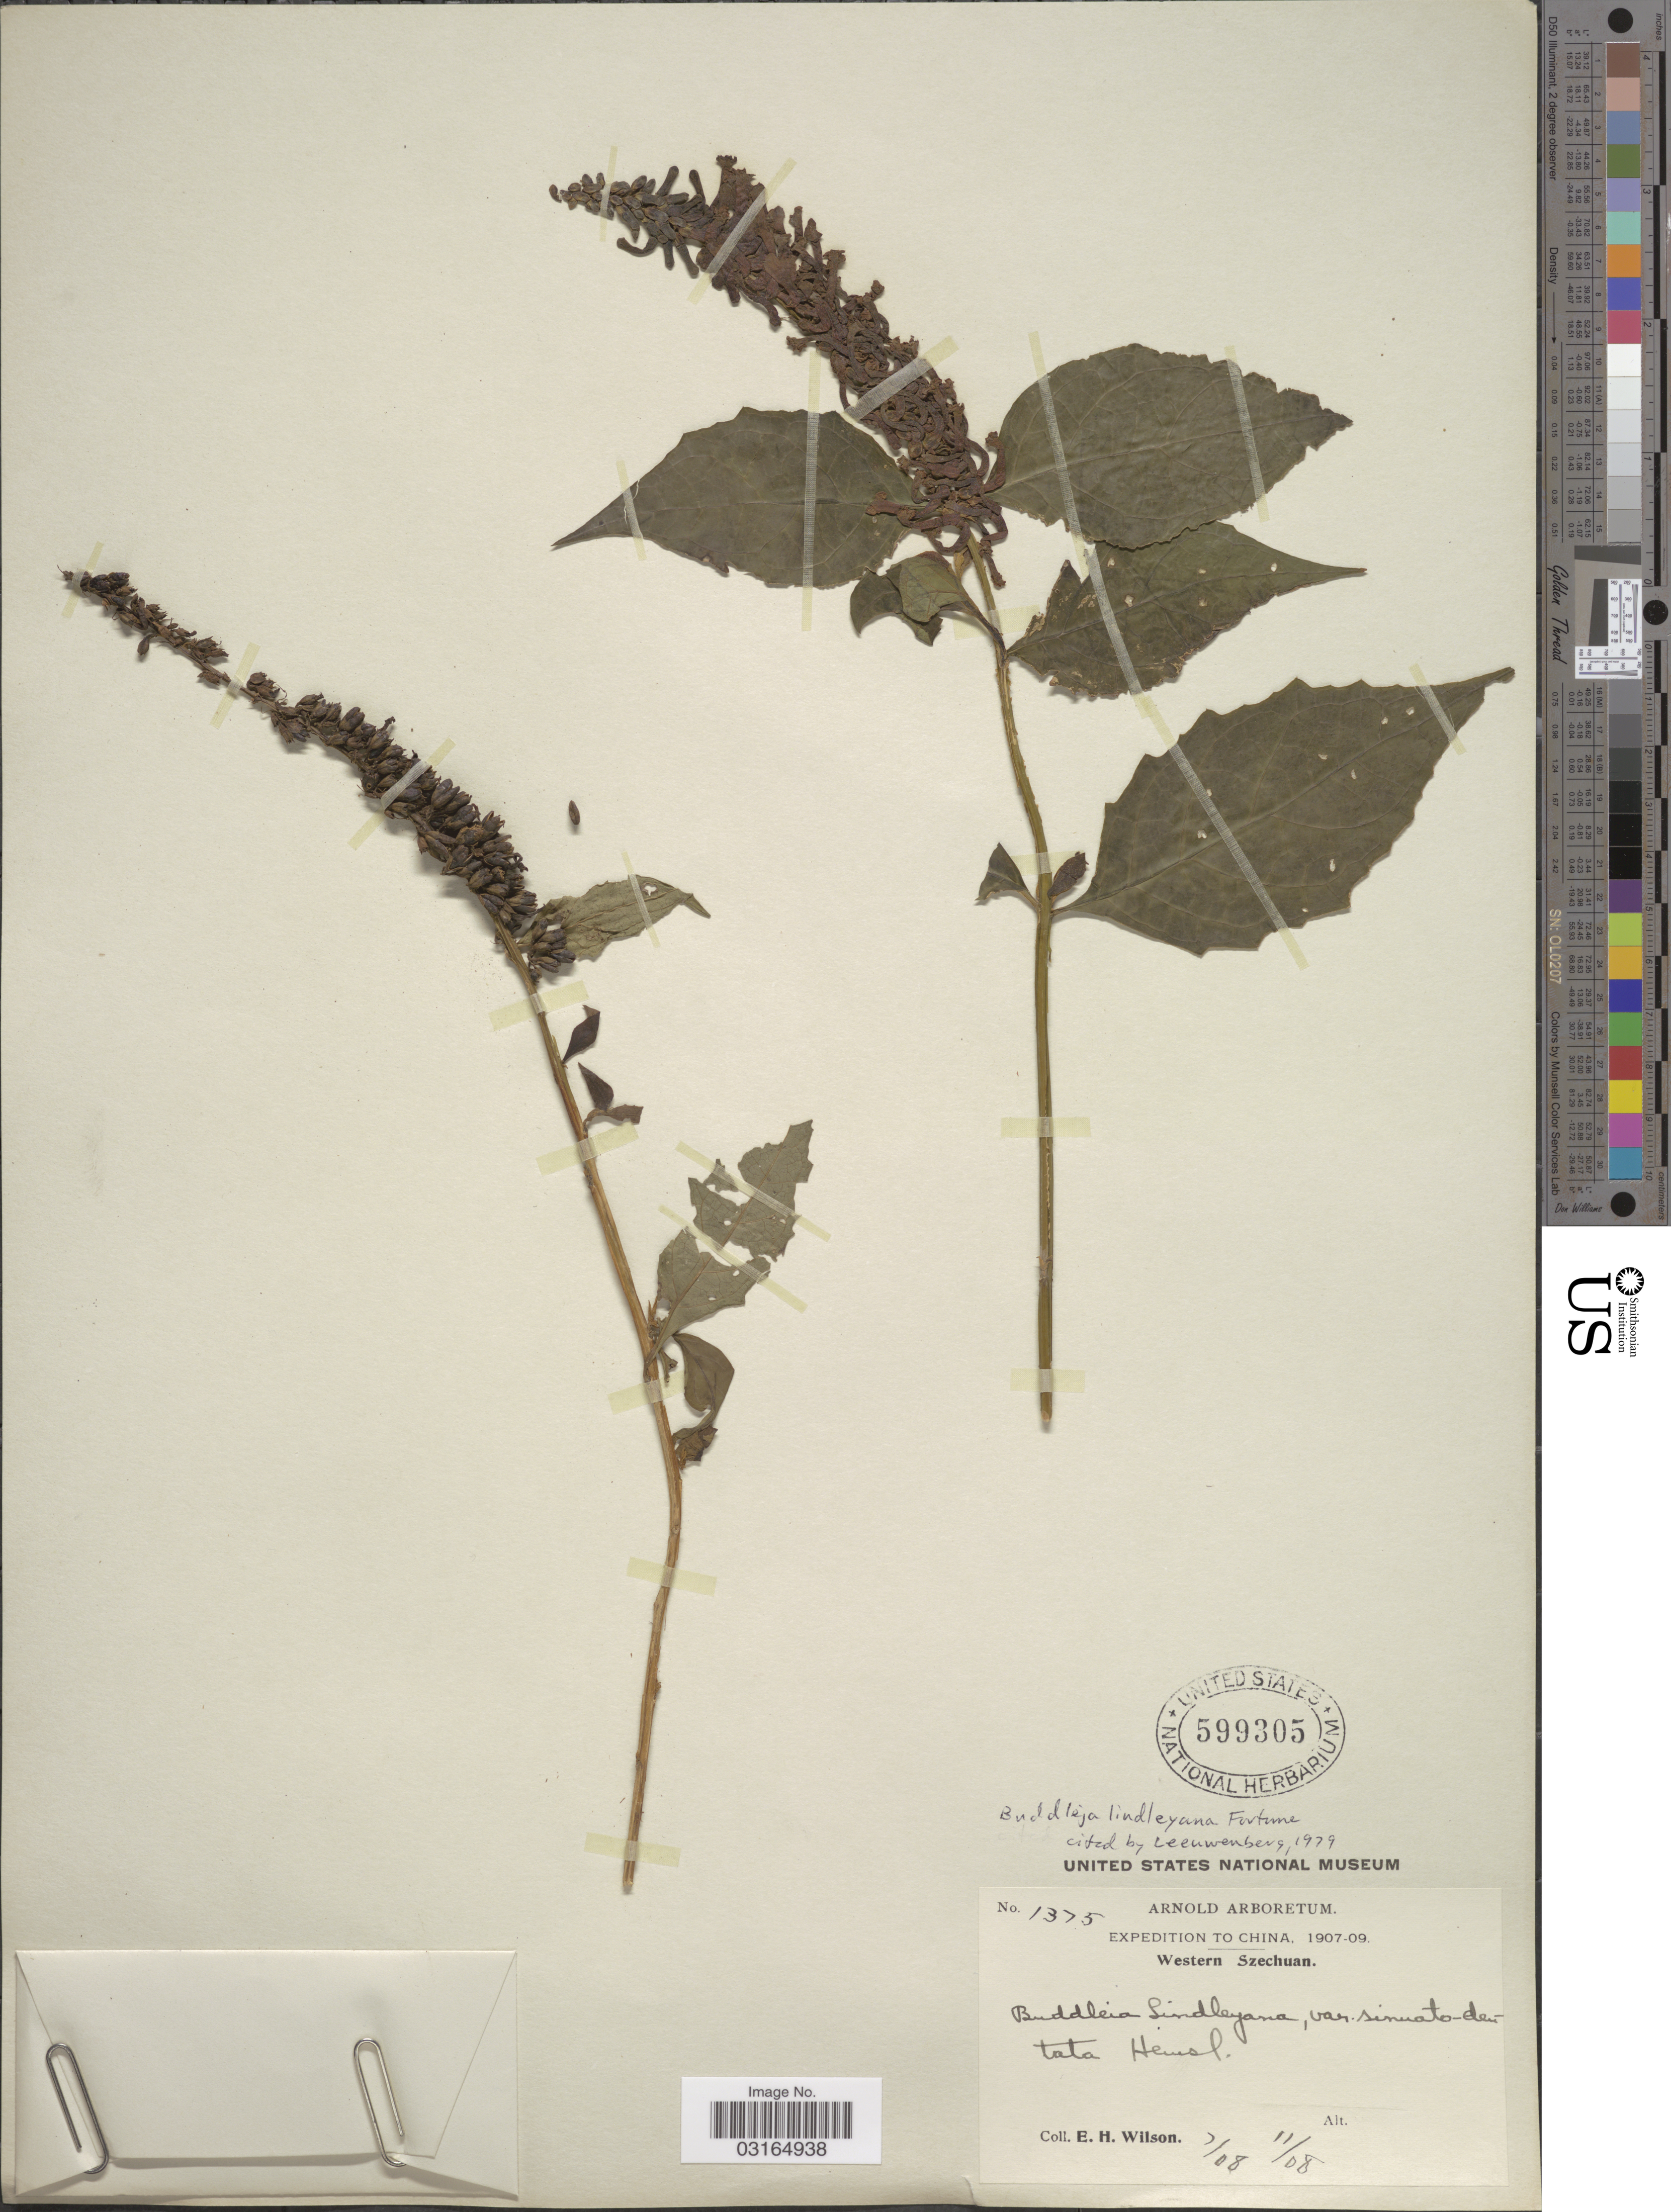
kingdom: Plantae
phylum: Tracheophyta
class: Magnoliopsida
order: Lamiales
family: Scrophulariaceae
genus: Buddleja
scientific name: Buddleja lindleyana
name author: Fortune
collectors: E. Wilson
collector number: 1375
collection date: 1908-07/1908-11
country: China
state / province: Sichuan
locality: Western Szechuan.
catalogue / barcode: US 599305